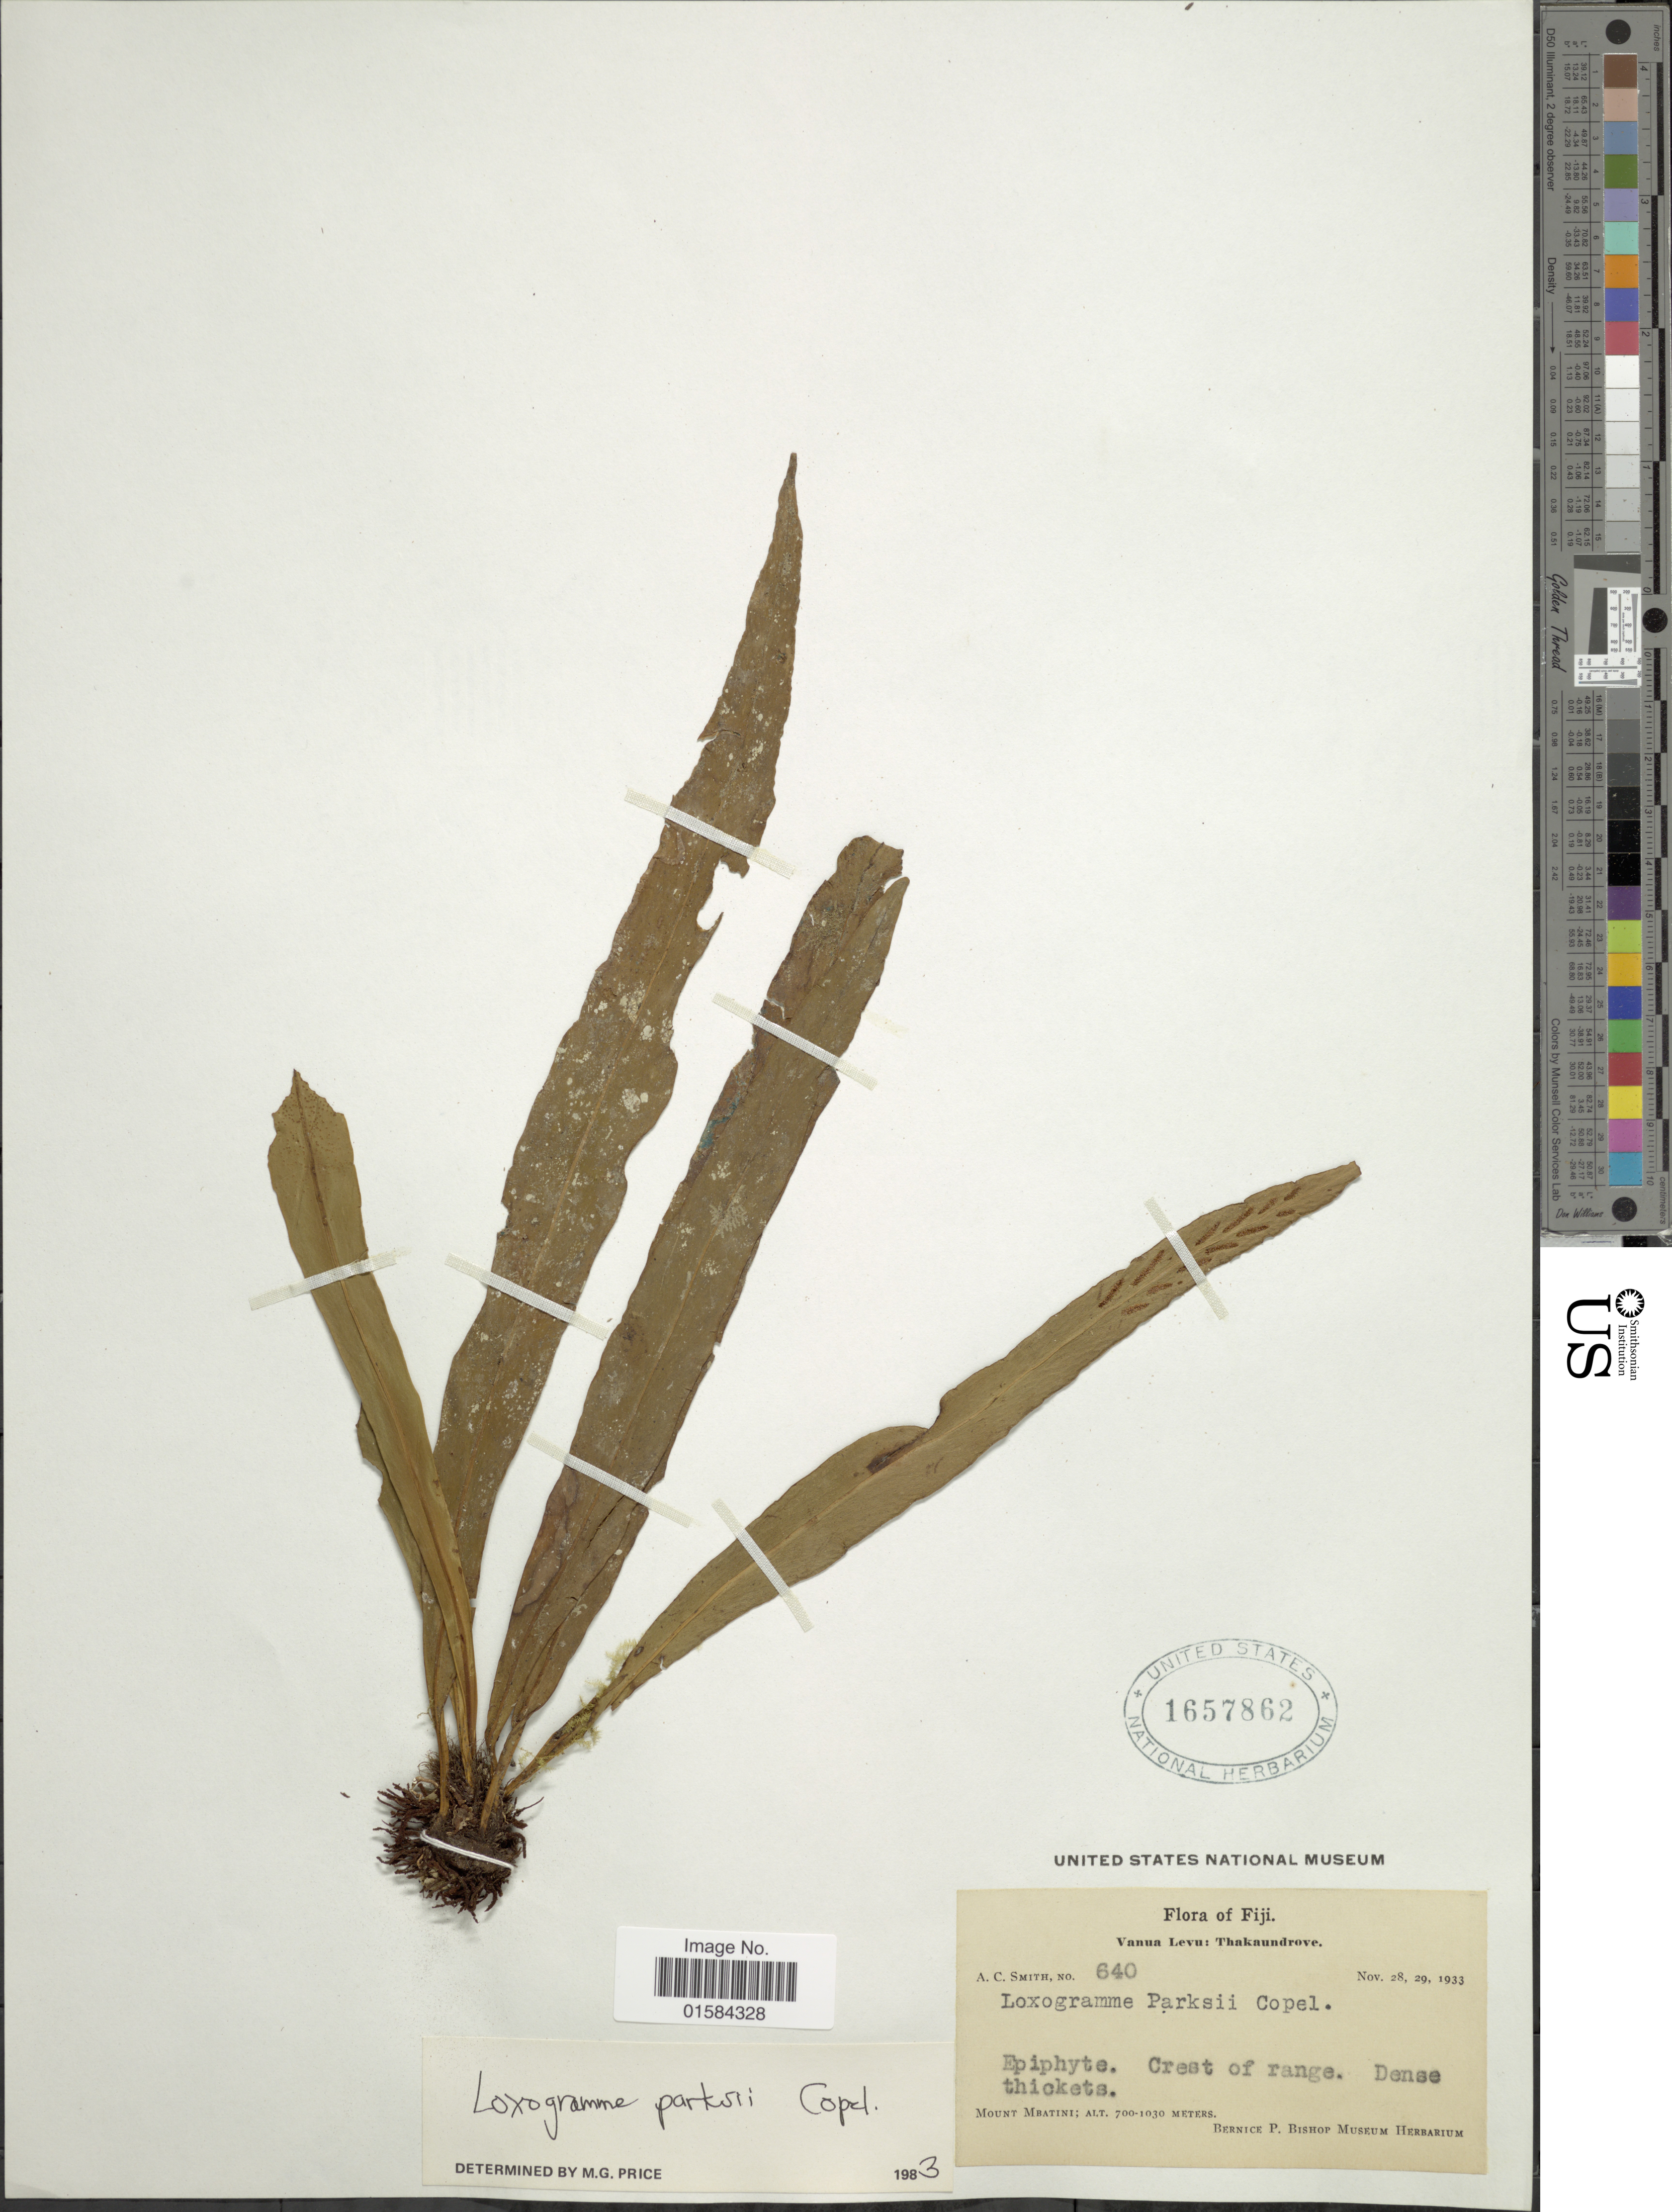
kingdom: Plantae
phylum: Tracheophyta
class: Polypodiopsida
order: Polypodiales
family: Polypodiaceae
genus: Loxogramme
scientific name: Loxogramme parksii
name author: Copel.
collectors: A. C. Smith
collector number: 640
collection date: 1933-11-28/1933-11-29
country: Fiji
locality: Vanua Levu: Thakaunrove, Mount Mbatini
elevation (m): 700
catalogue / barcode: US 1657862